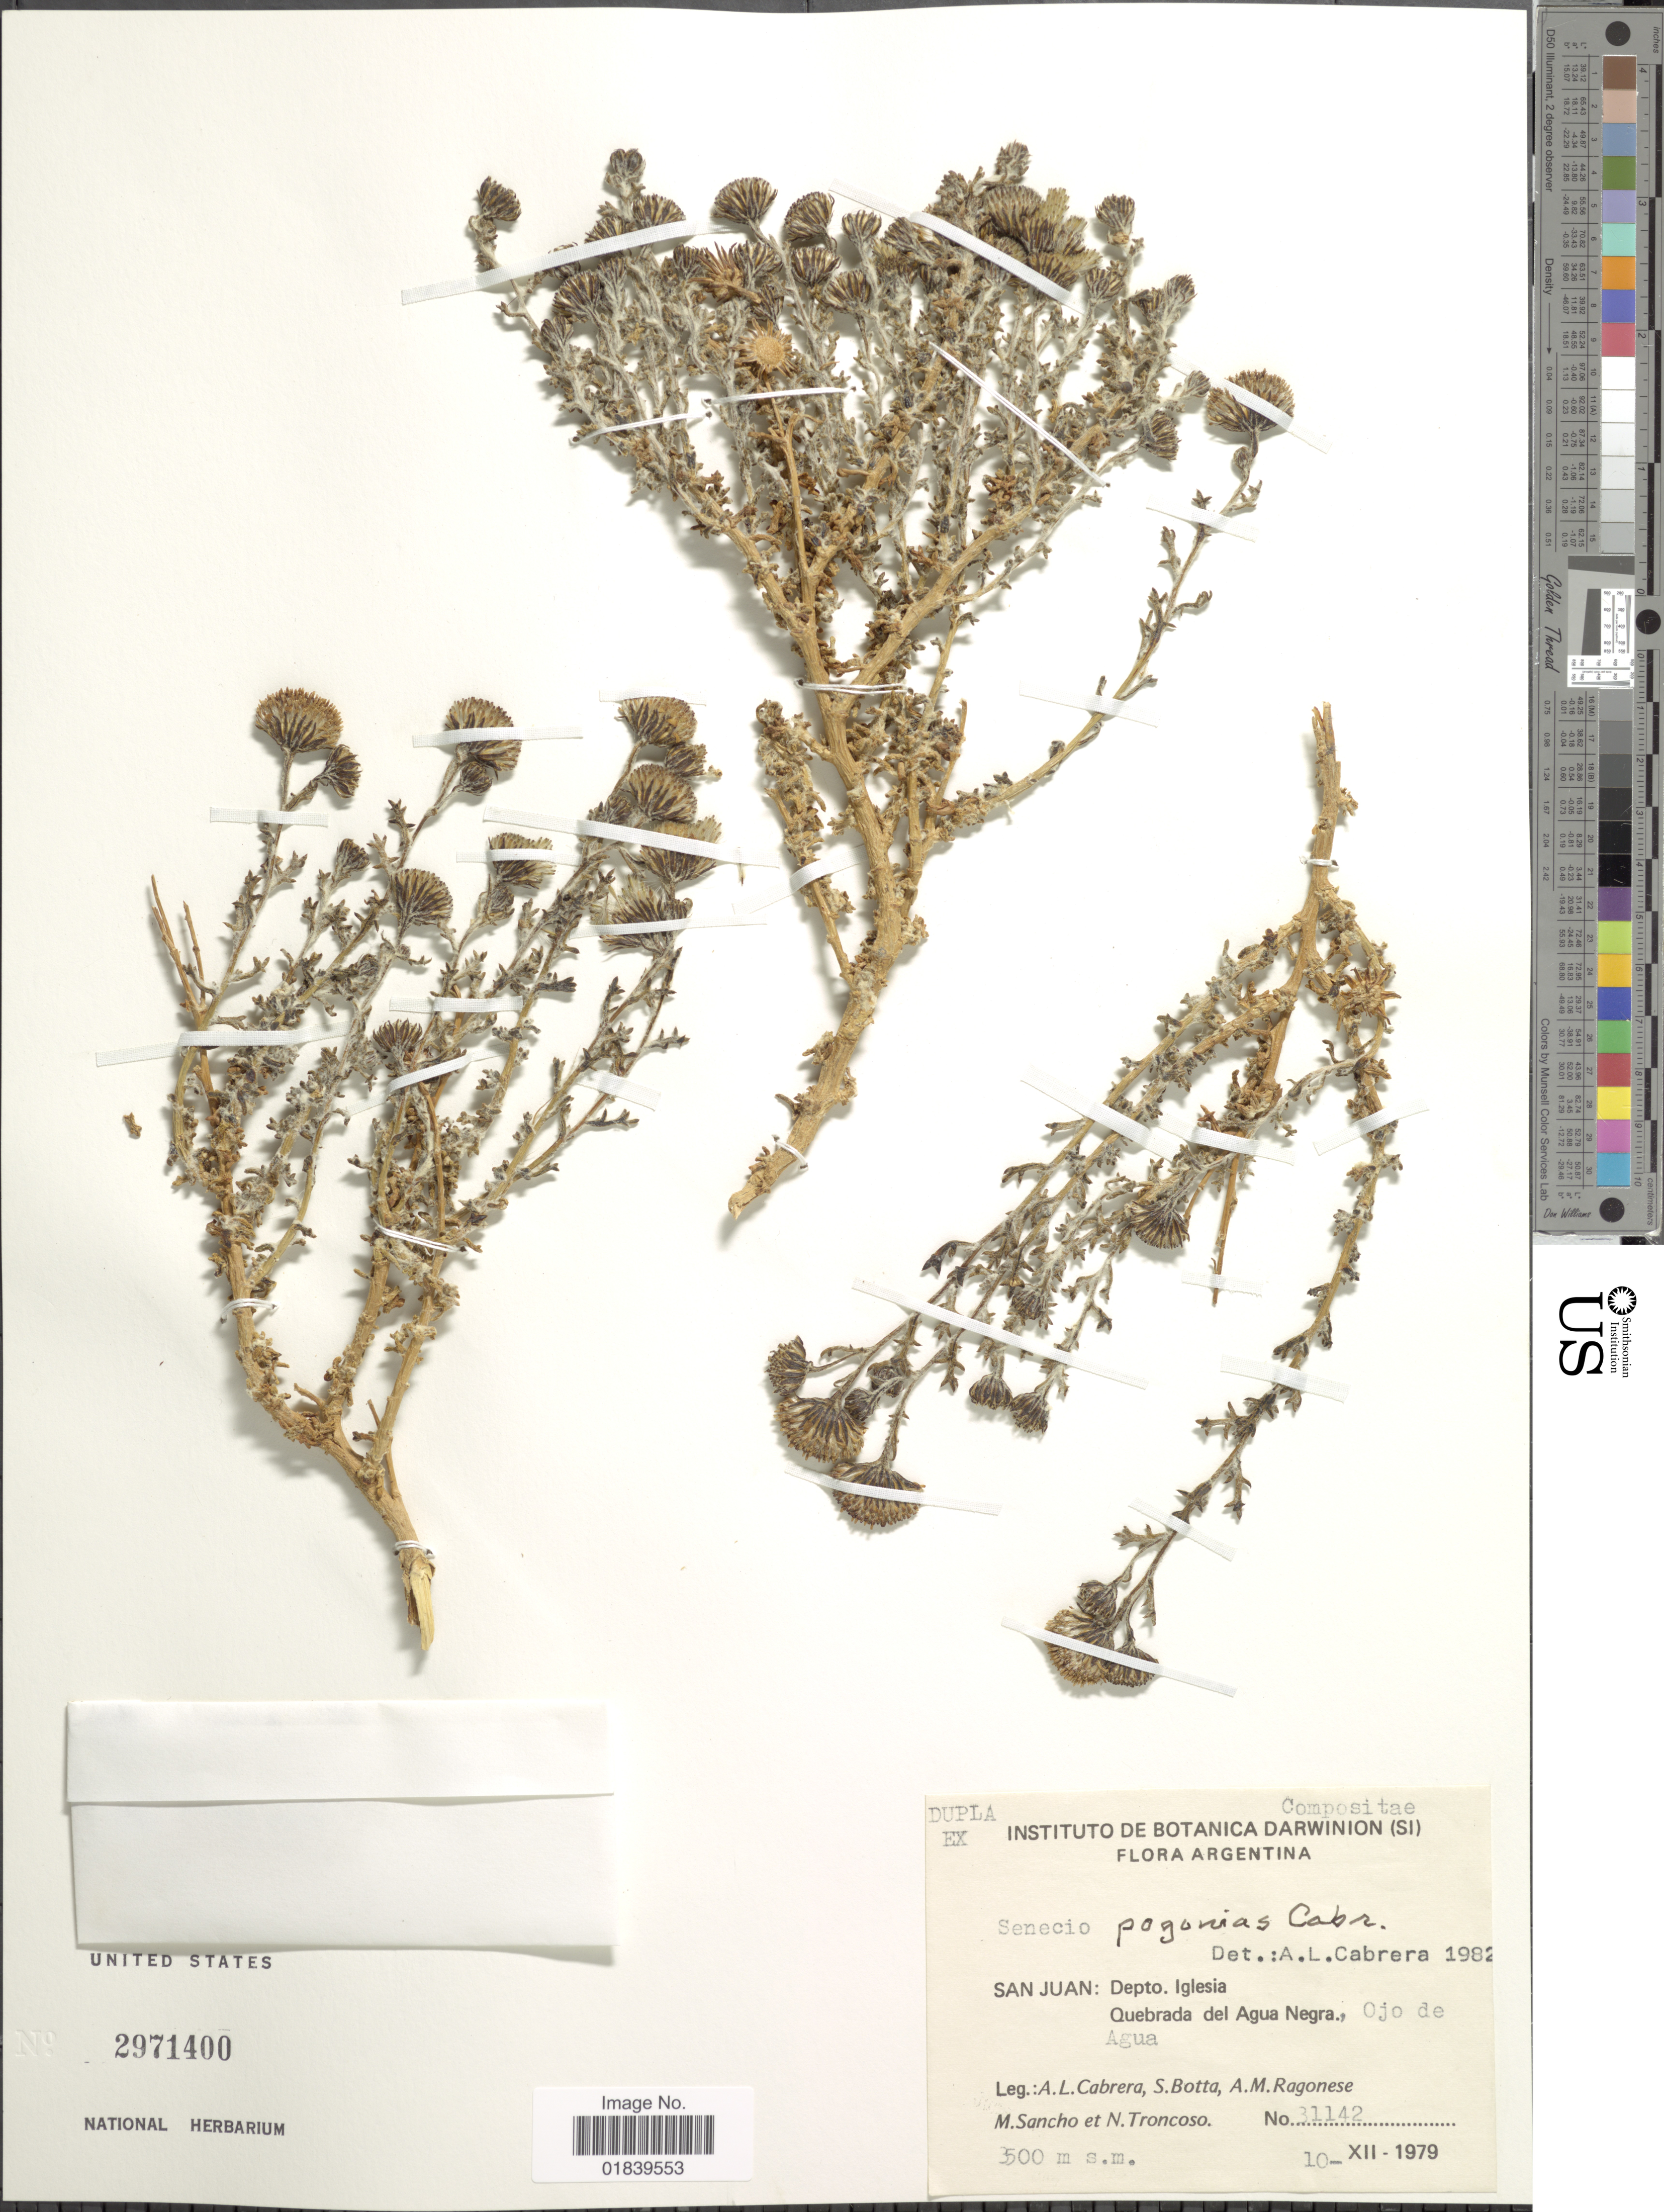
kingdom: Plantae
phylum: Tracheophyta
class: Magnoliopsida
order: Asterales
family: Asteraceae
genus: Senecio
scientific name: Senecio pogonias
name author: Cabrera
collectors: A. L. Cabrera, S. Botta, Ragonese, --, M. L. Sancho & N. Troncoso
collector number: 31142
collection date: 1979-12-10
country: Argentina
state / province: San Juan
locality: San Juan: Depto. Iglesia. Quebrada del Agua Negra, Ojo de Agua.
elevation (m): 3500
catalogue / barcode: US 2971400